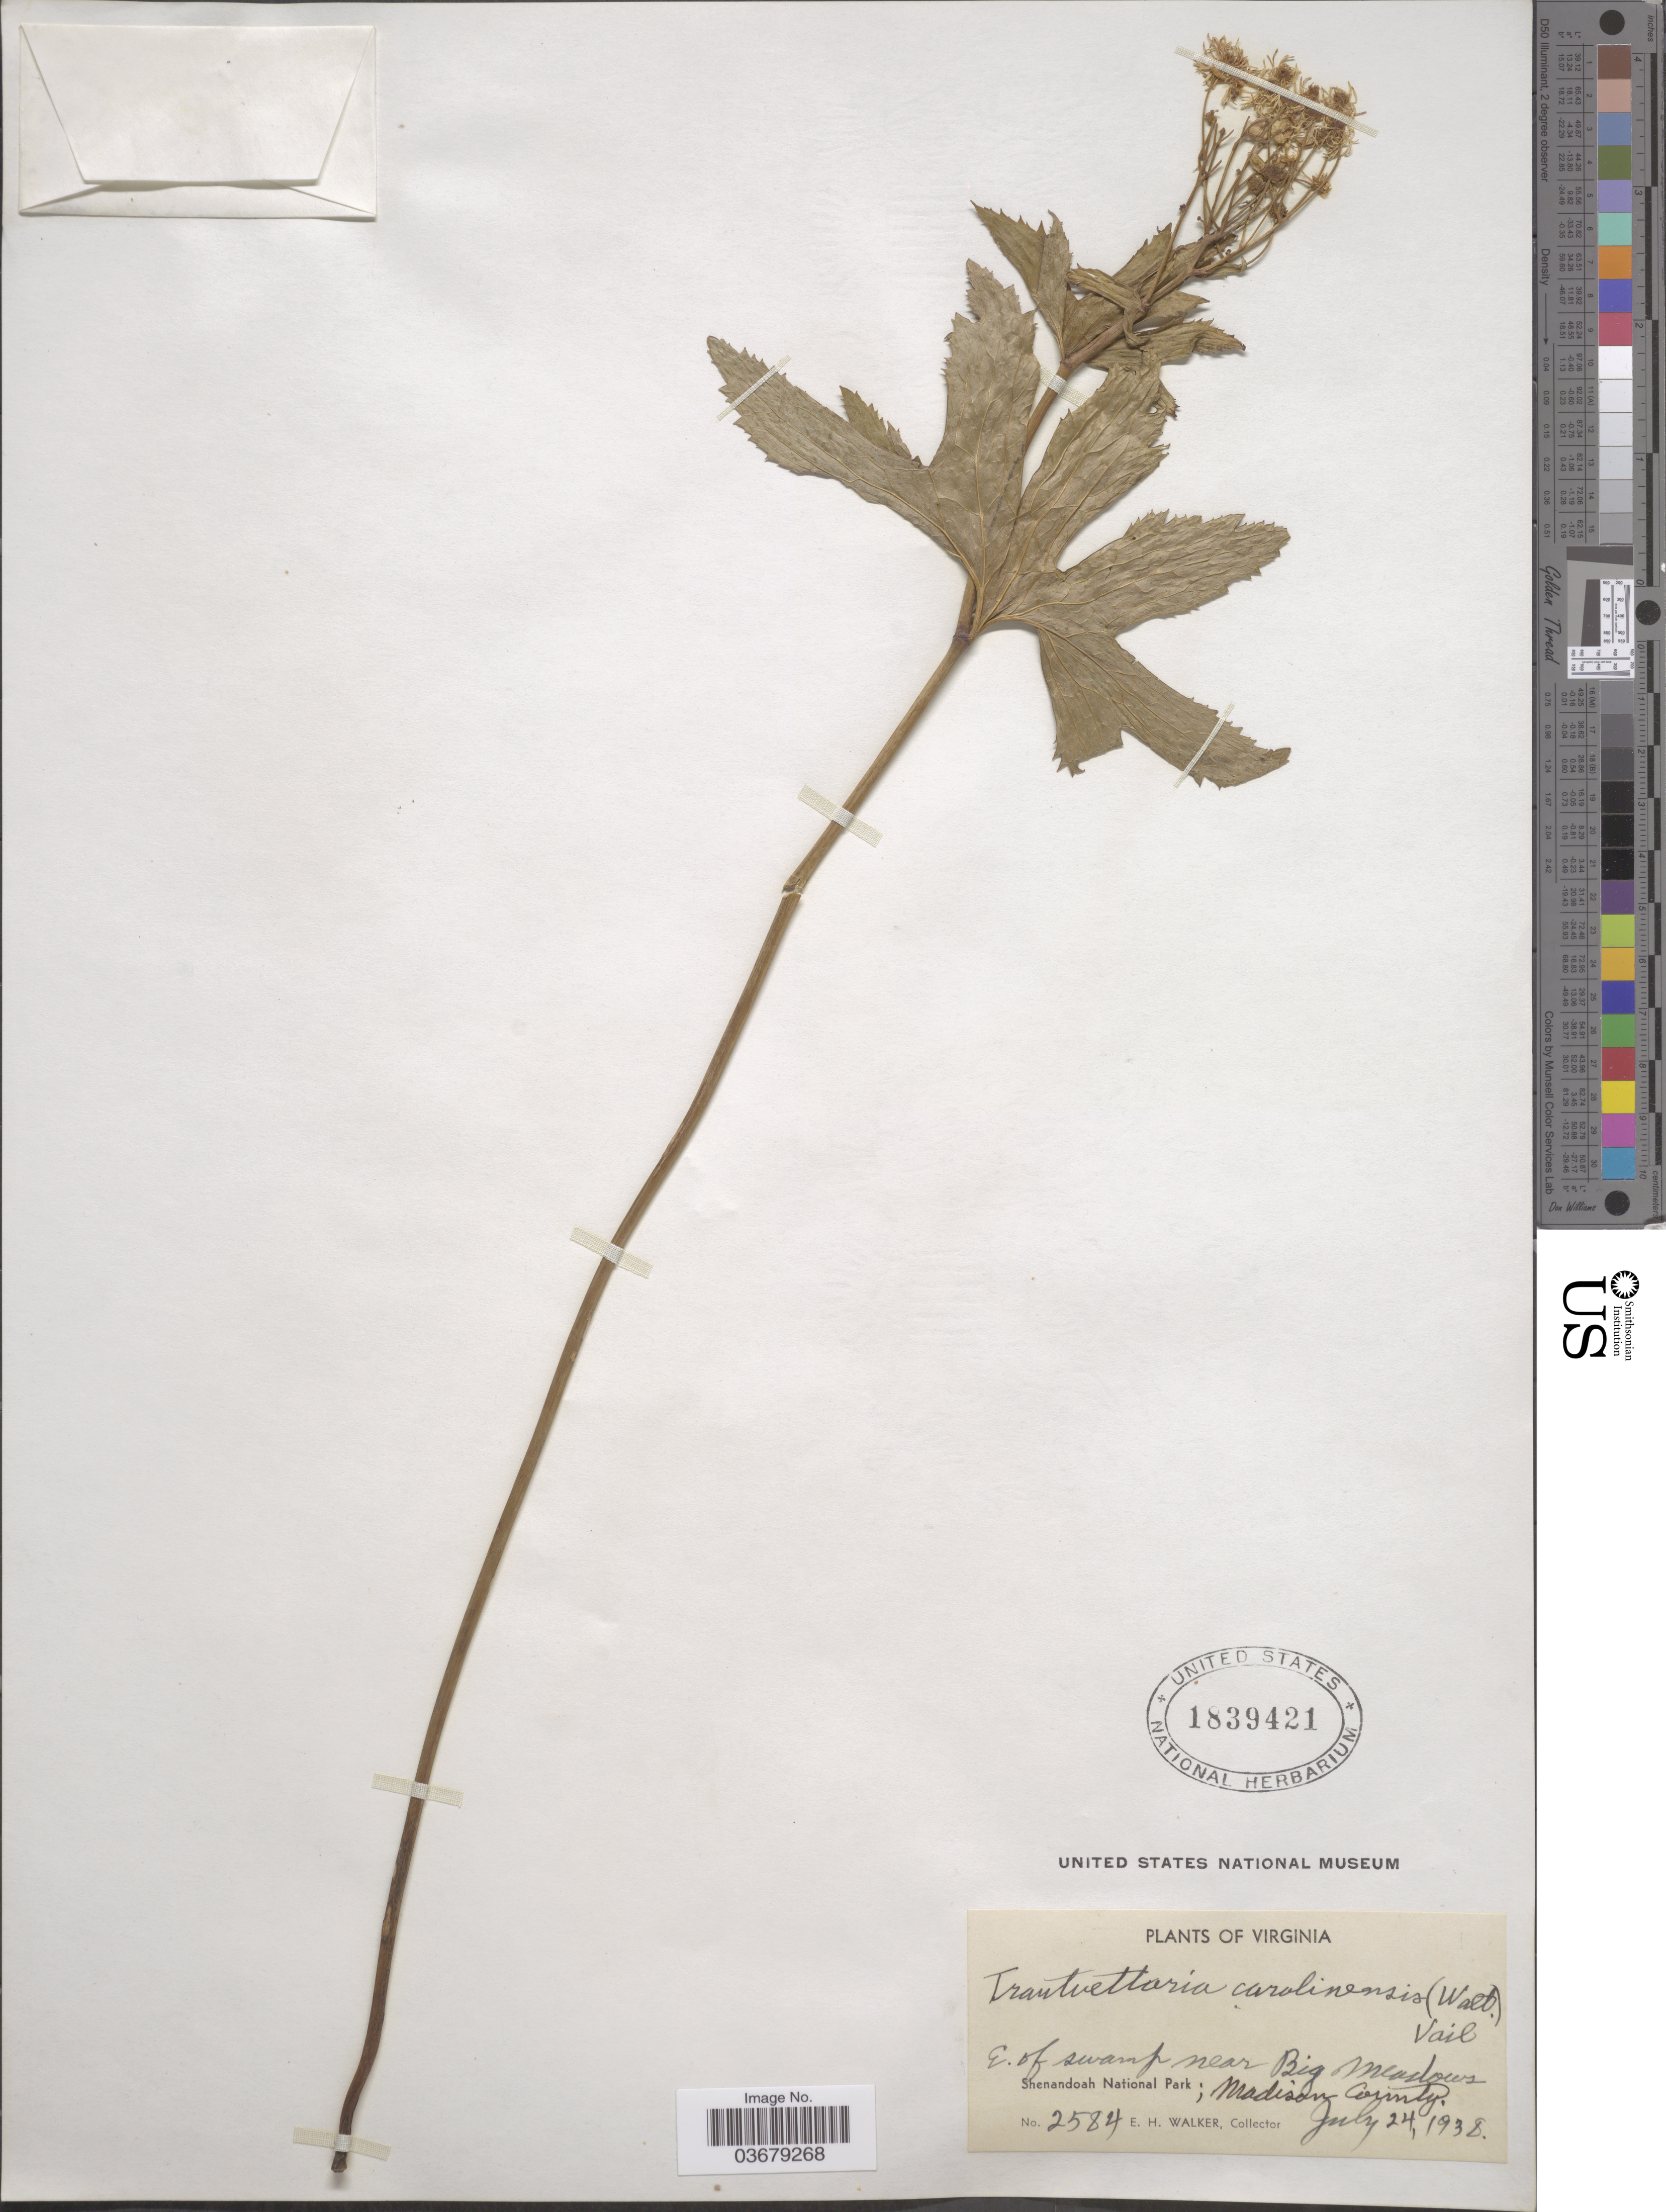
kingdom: Plantae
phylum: Tracheophyta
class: Magnoliopsida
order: Ranunculales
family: Ranunculaceae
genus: Trautvetteria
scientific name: Trautvetteria caroliniensis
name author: (Walter) Vail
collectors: E. H. Walker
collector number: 2584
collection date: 1938-07-24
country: United States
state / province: Virginia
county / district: Madison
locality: E. of swamp near Big Meadows. Shenandoah National Park; Madison County.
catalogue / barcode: US 1839421